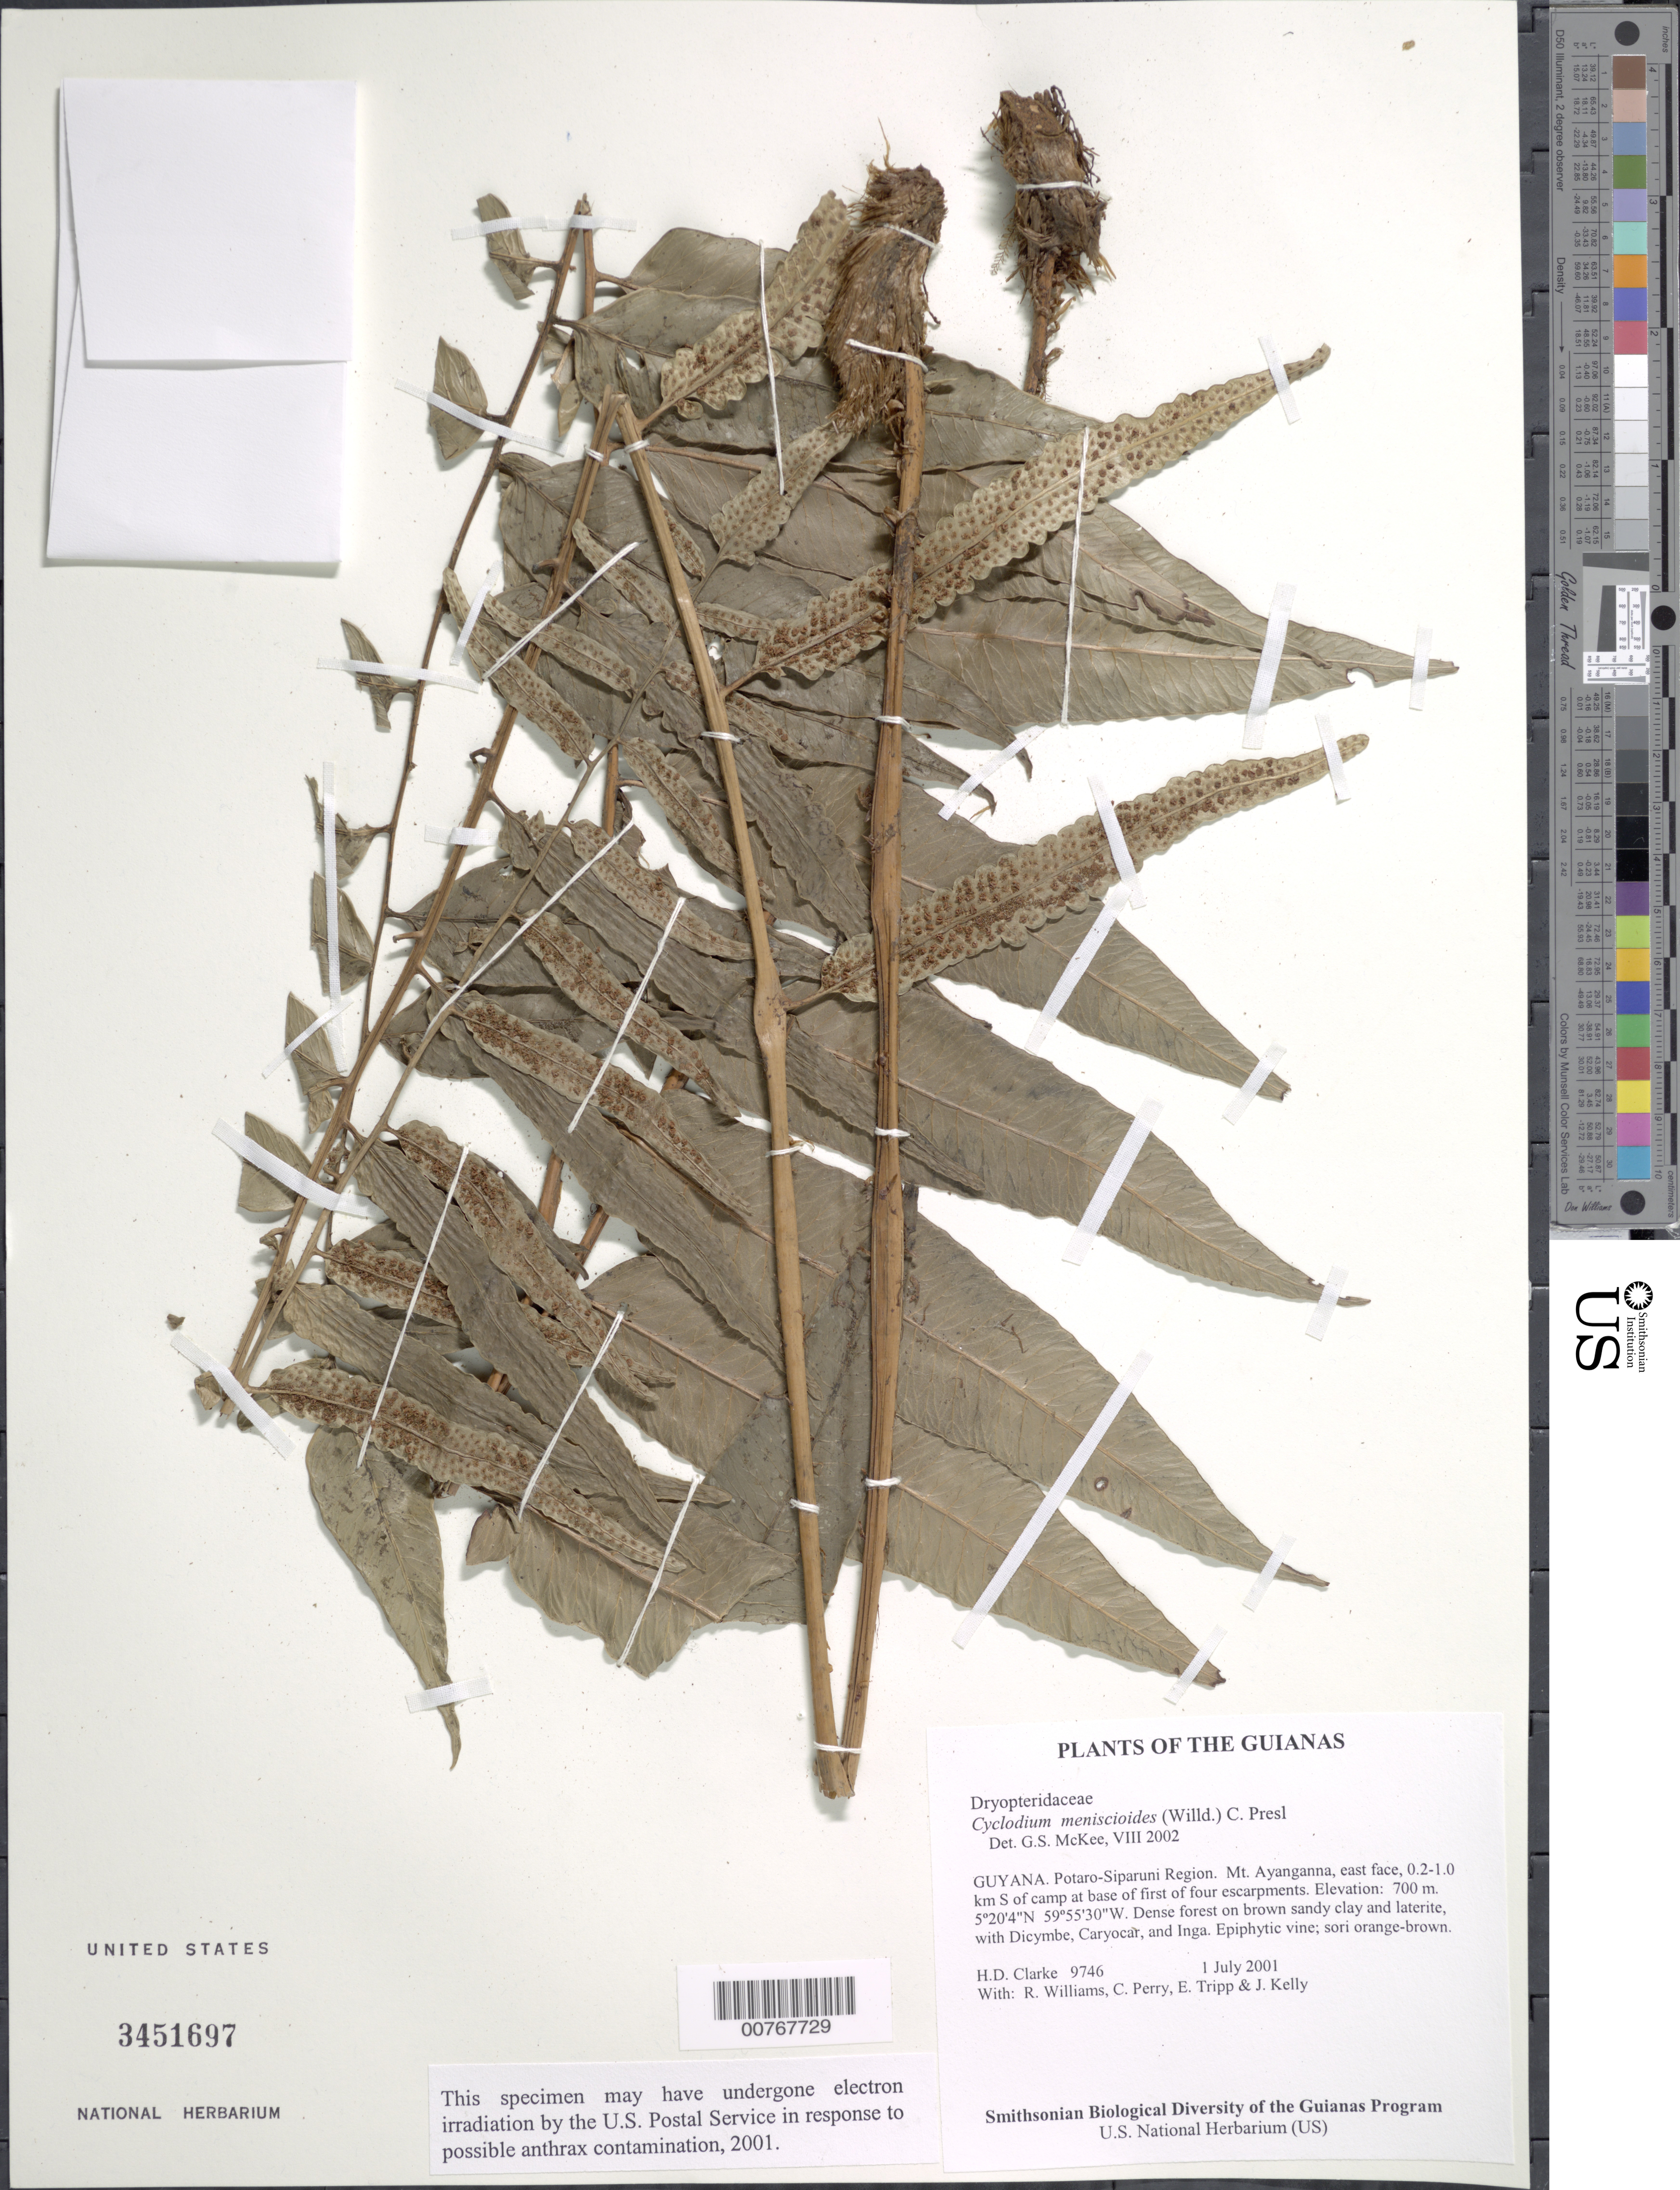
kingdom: Plantae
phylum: Tracheophyta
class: Polypodiopsida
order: Polypodiales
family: Dryopteridaceae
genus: Cyclodium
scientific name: Cyclodium meniscioides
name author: (Willd.) C. Presl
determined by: McKee, G. S., (US), NMNH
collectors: H. D. Clarke, R. Williams, C. Perry, E. Tripp & J. Kelly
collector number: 9746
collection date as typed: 1 July 2001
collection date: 2001-07-01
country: Guyana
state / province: Potaro-Siparuni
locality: Mt. Ayanganna, east face, 0.2-1.0 km S of camp at base of first of four escarpments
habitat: Dense forest on brown sandy clay and laterite, with Dicymbe, Caryocar, and Inga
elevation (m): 700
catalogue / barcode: US 3451697